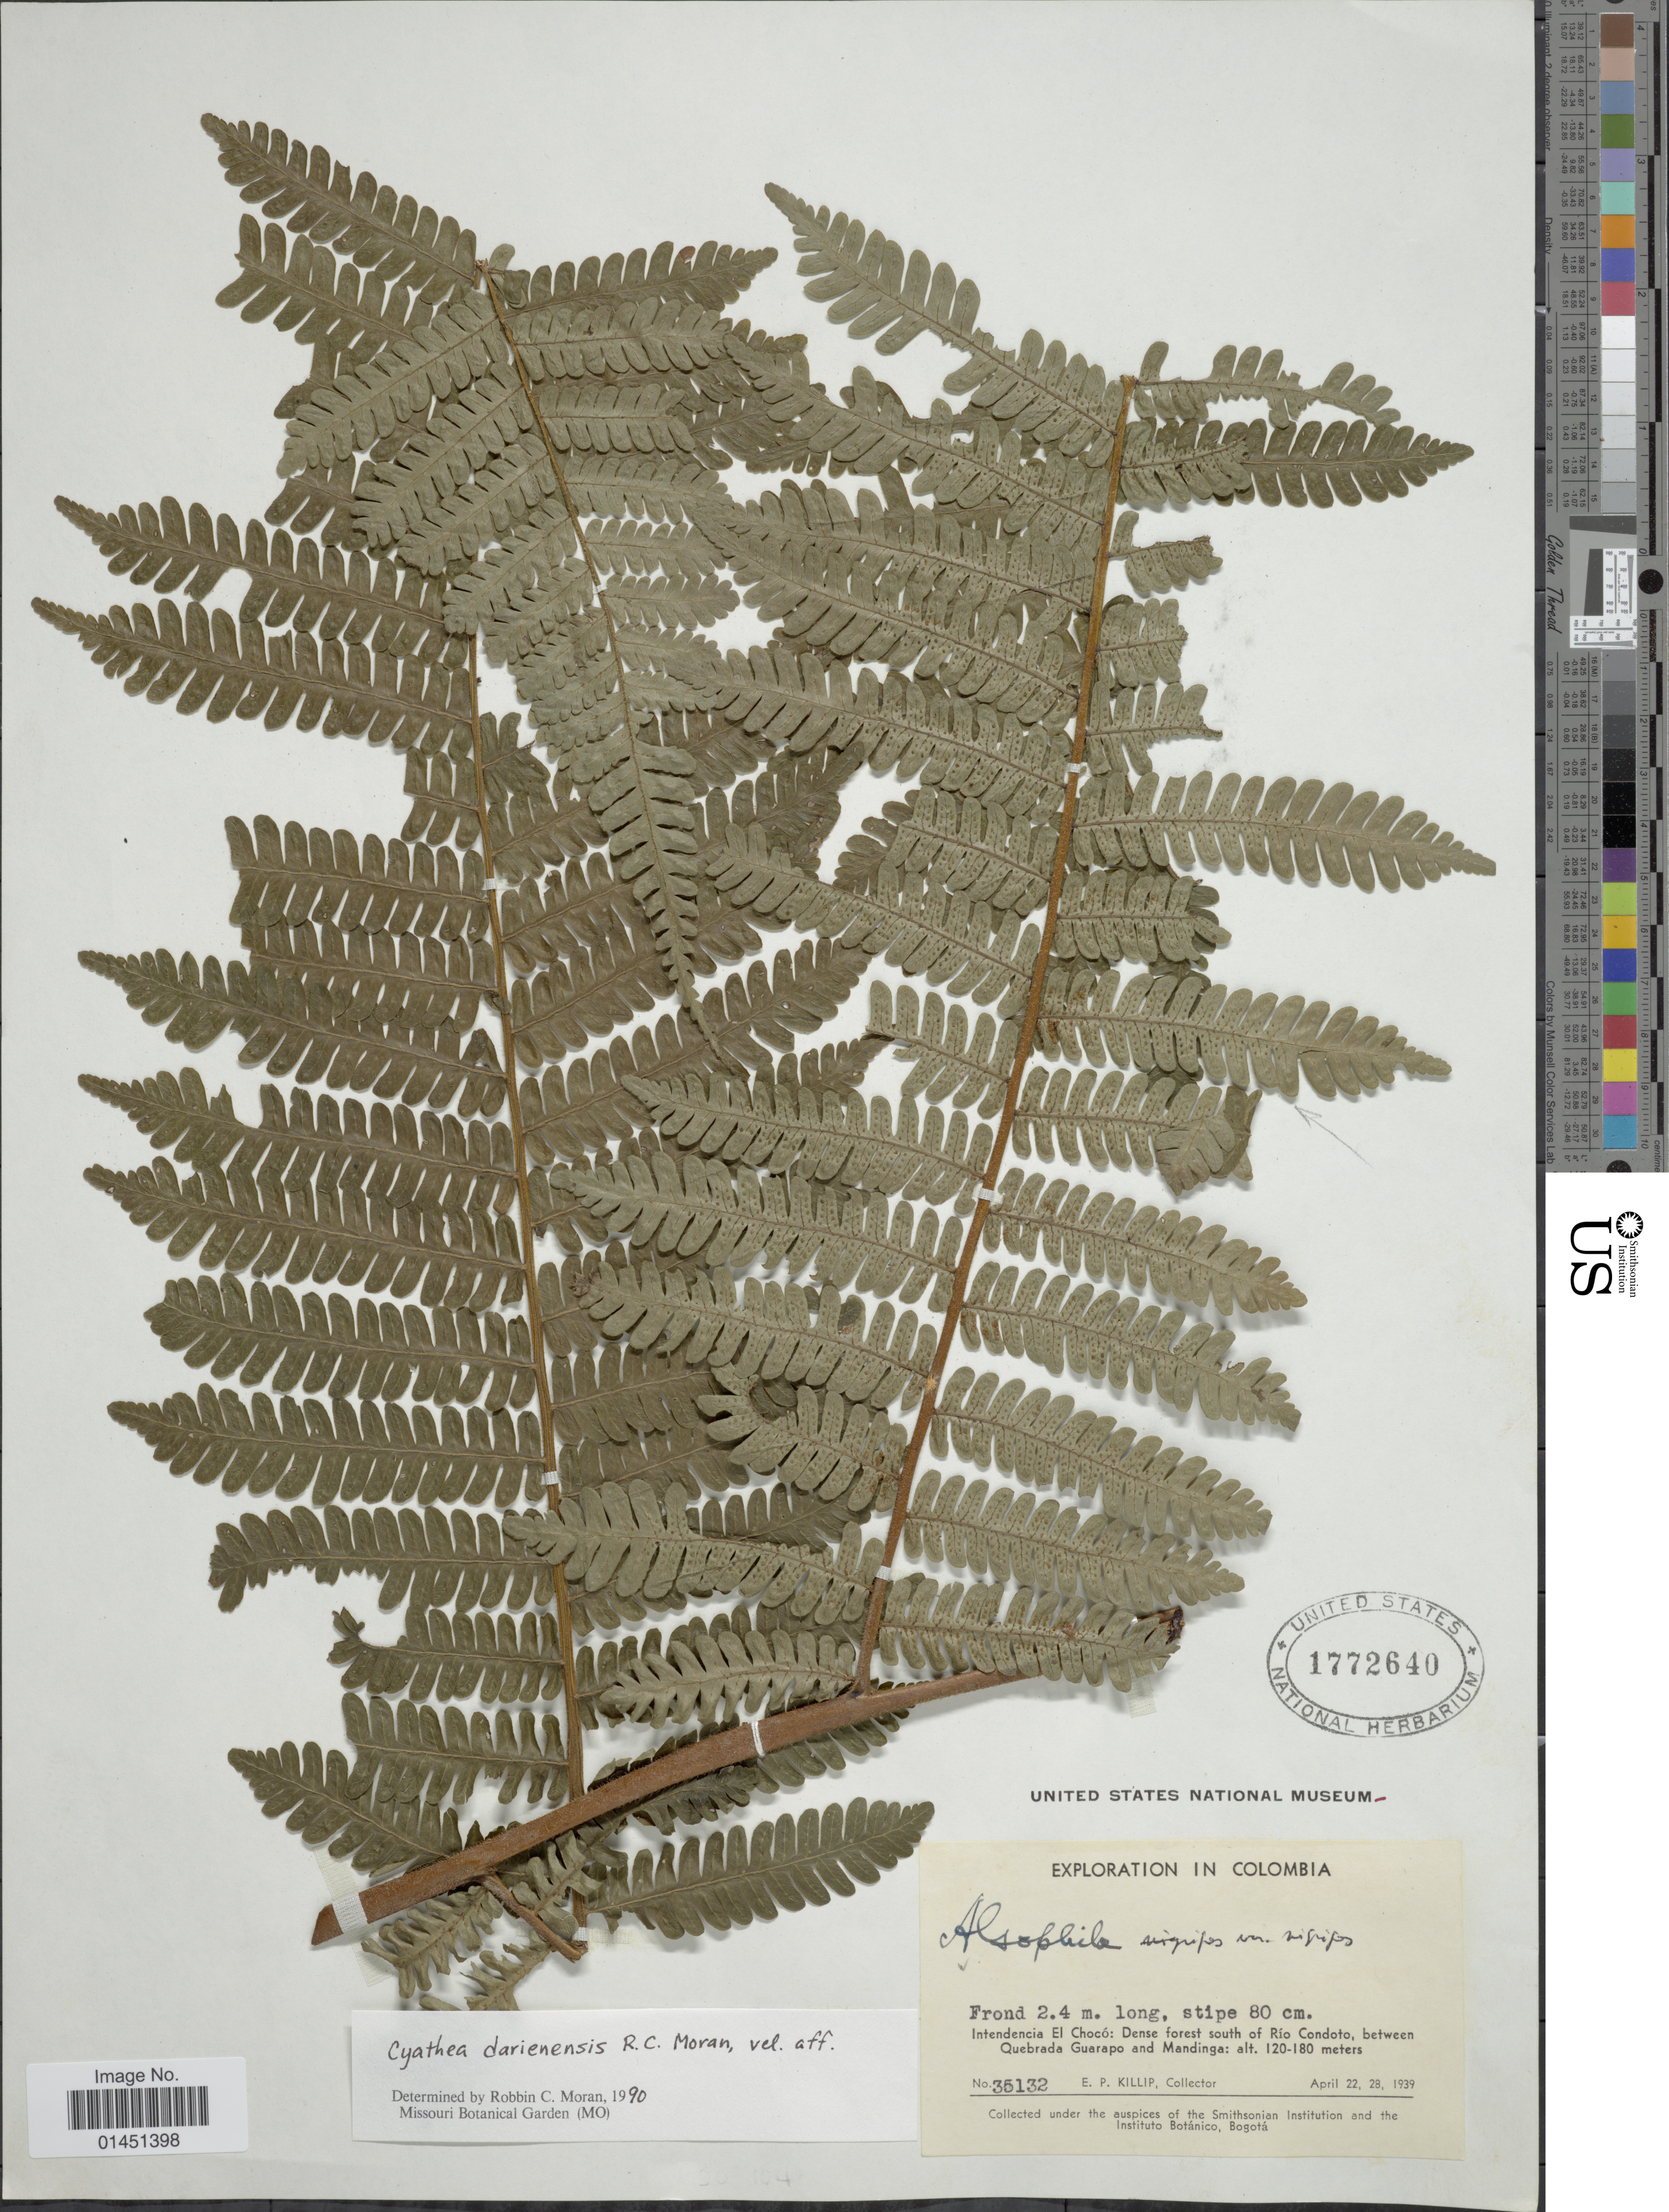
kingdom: Plantae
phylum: Tracheophyta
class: Polypodiopsida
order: Cyatheales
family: Cyatheaceae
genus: Cyathea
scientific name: Cyathea darienensis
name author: R.C. Moran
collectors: E. P. Killip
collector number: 35132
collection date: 1939-04-22/1939-04-28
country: Colombia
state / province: Chocó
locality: Dense forest south of Rio Condoto, between Quebrada Guarapo and Mandinga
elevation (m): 120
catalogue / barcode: US 1772640